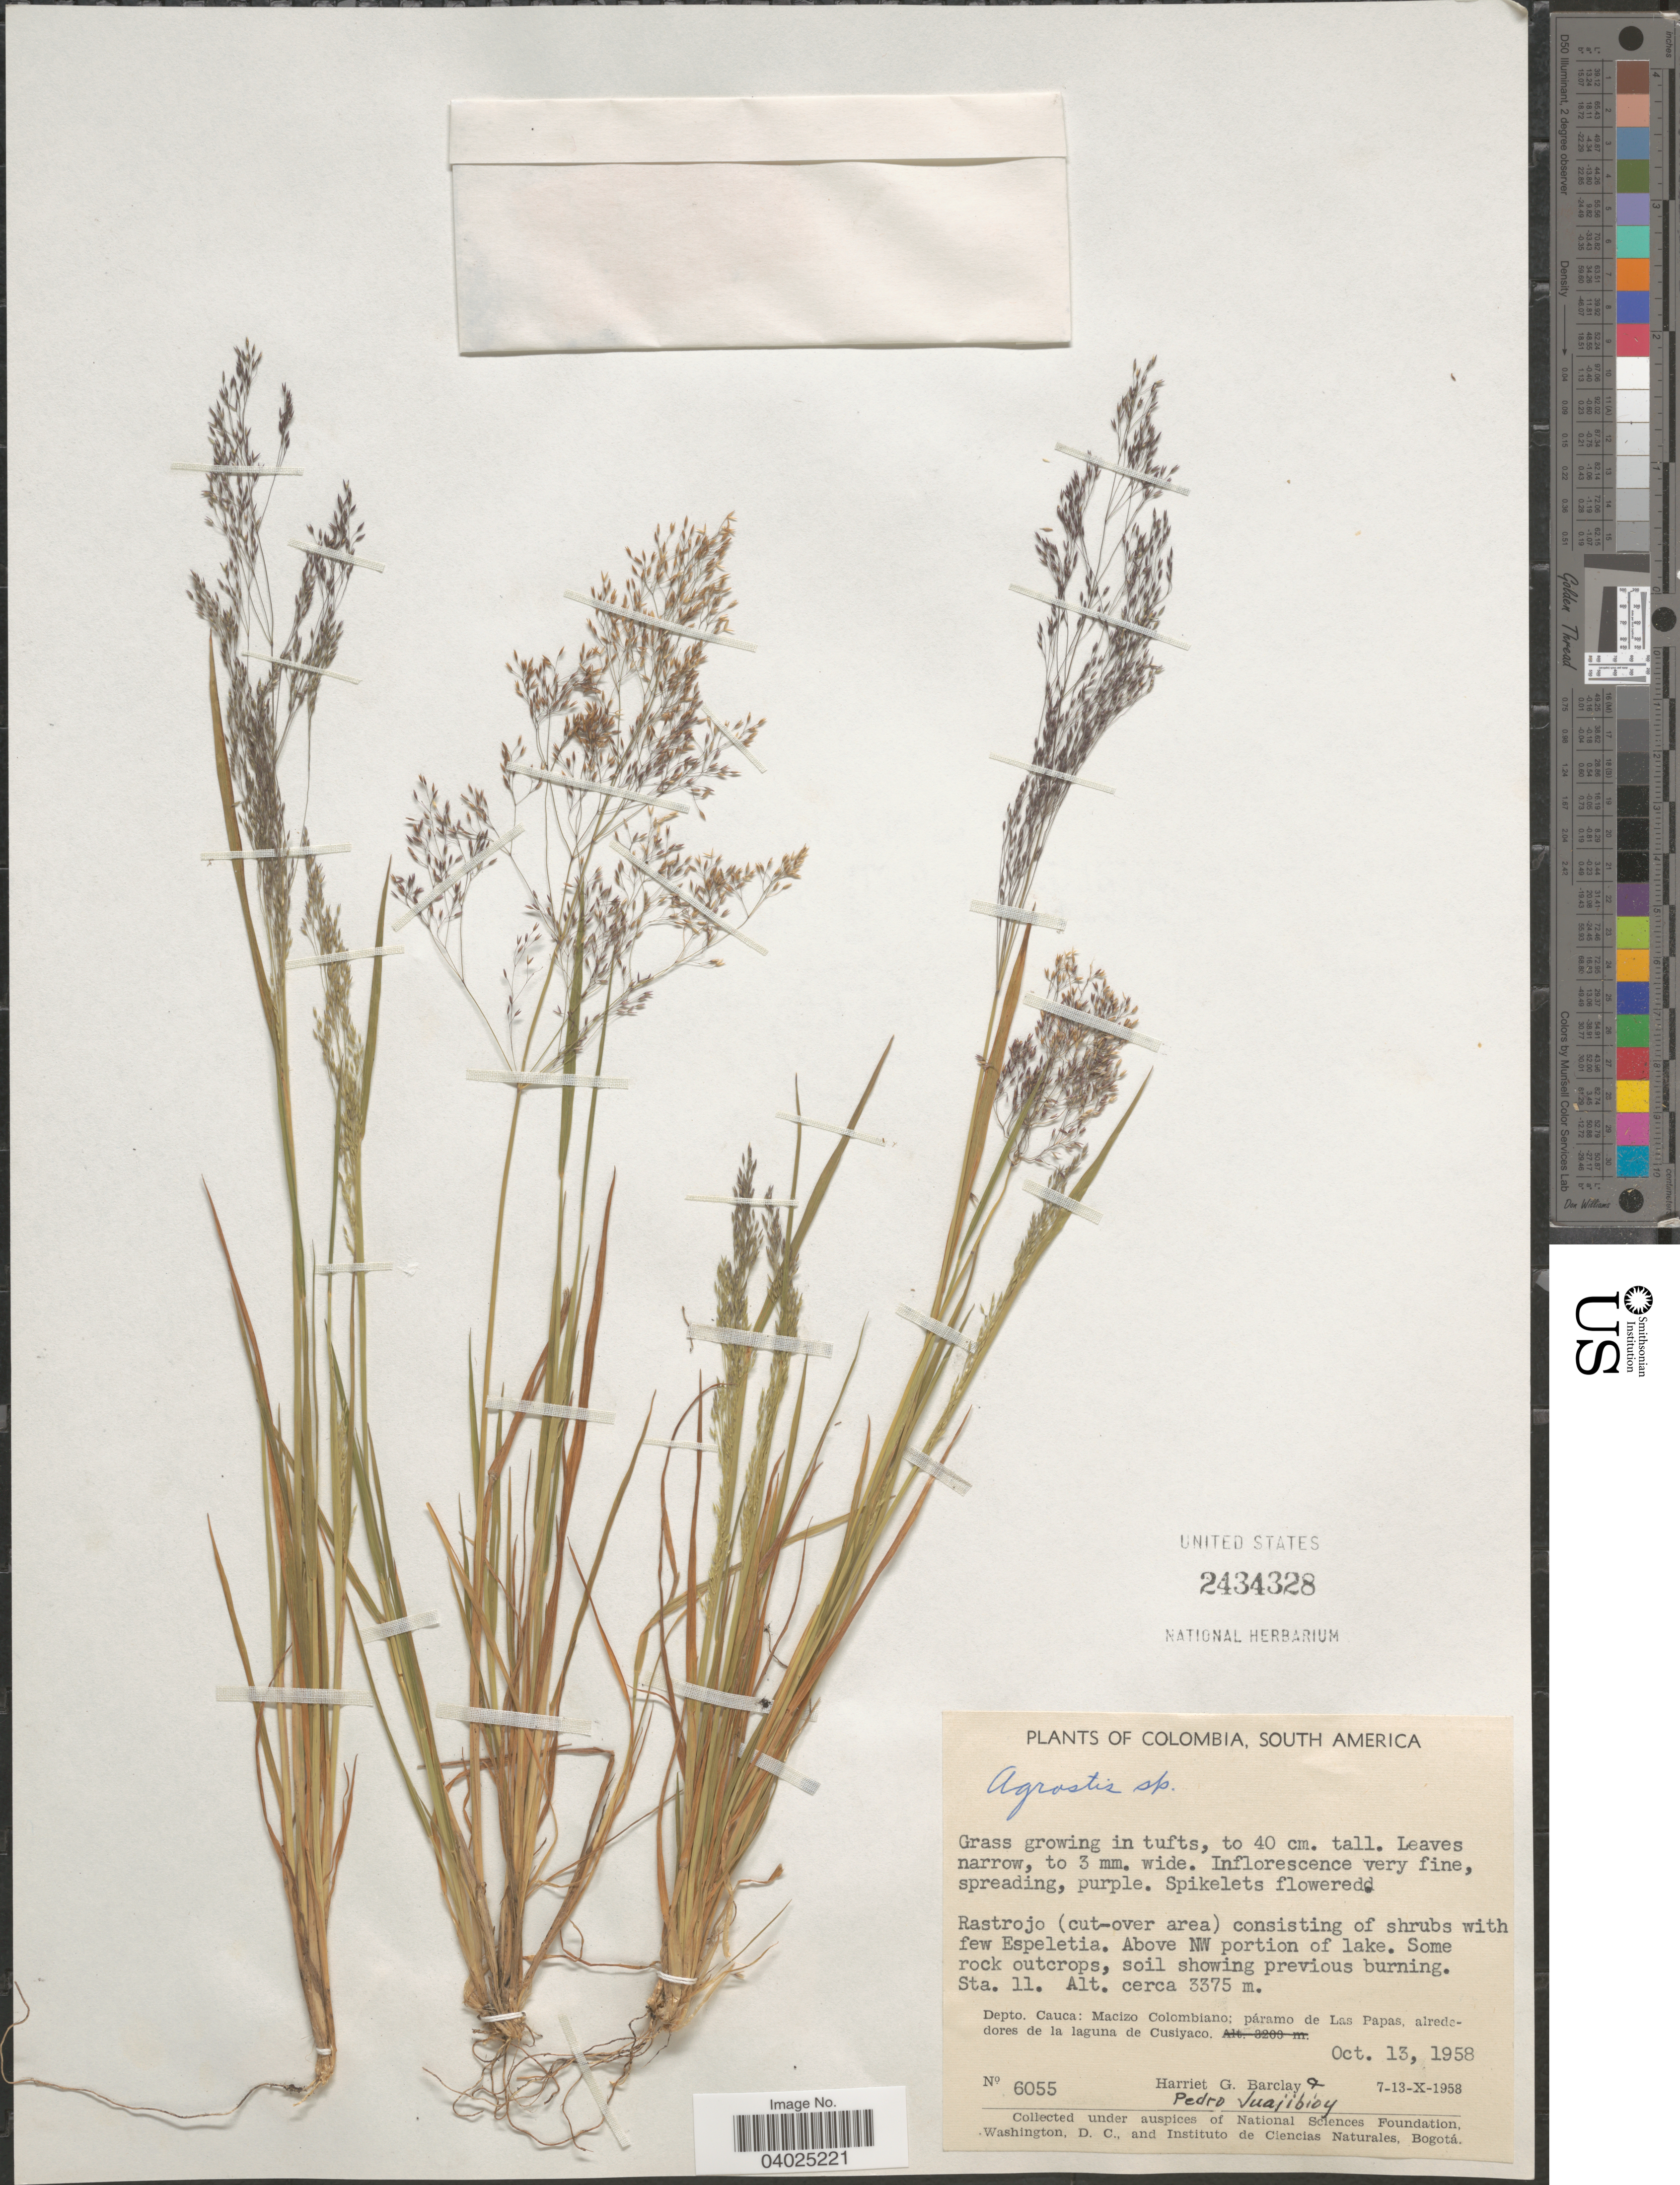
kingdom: Plantae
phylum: Tracheophyta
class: Liliopsida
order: Poales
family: Poaceae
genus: Agrostis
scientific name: Agrostis sp.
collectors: H. G. Barclay & P. Juajibioy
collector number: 6055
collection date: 1958-10-13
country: Colombia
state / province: Cauca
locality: Above NW portion of lake. Sta. 11. Depto. Cauca: Macizo Colombiano; páramo de Las Papas, alrededores de la laguna de Cusiyaco.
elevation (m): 3375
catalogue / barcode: US 2434328